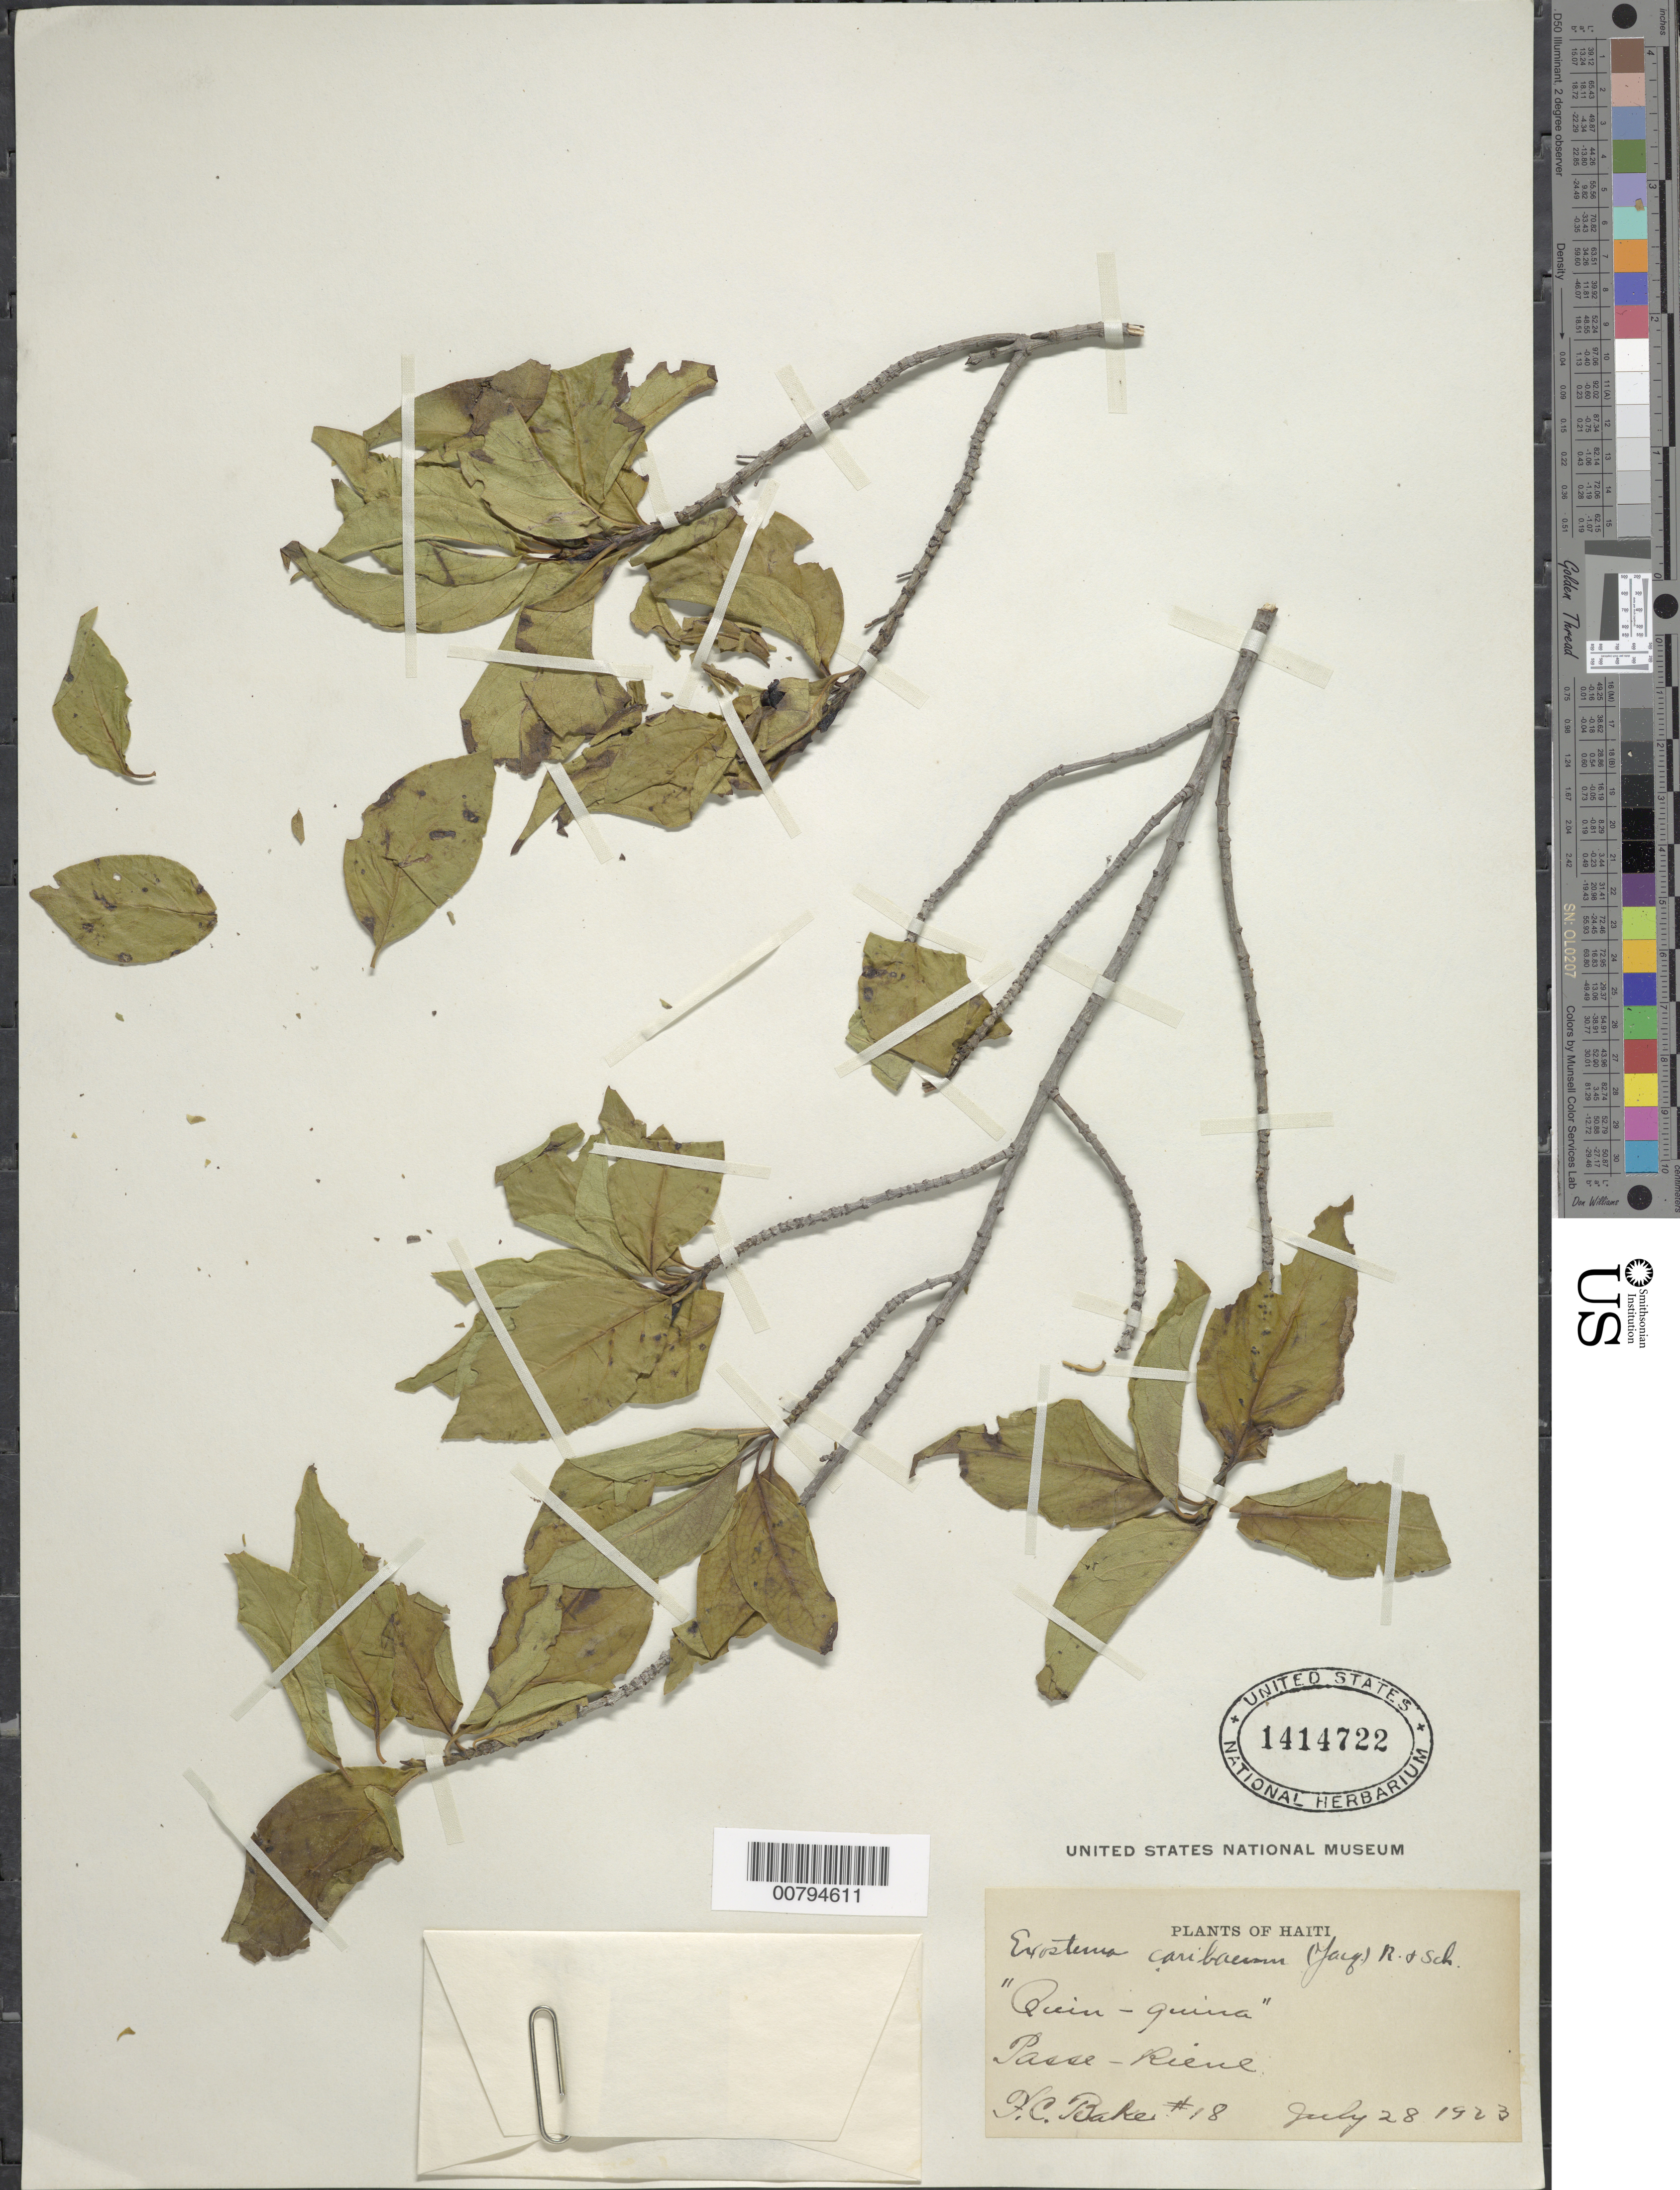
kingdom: Plantae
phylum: Tracheophyta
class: Magnoliopsida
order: Gentianales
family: Rubiaceae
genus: Exostema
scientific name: Exostema caribaeum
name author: (Jacq.) Roem. & Schult.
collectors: F. C. Baker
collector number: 18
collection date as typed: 28 Jul 1923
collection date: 1923-07-28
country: Haiti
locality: Passe-Riene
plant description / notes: Common name: Quin-quina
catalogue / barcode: US 1414722